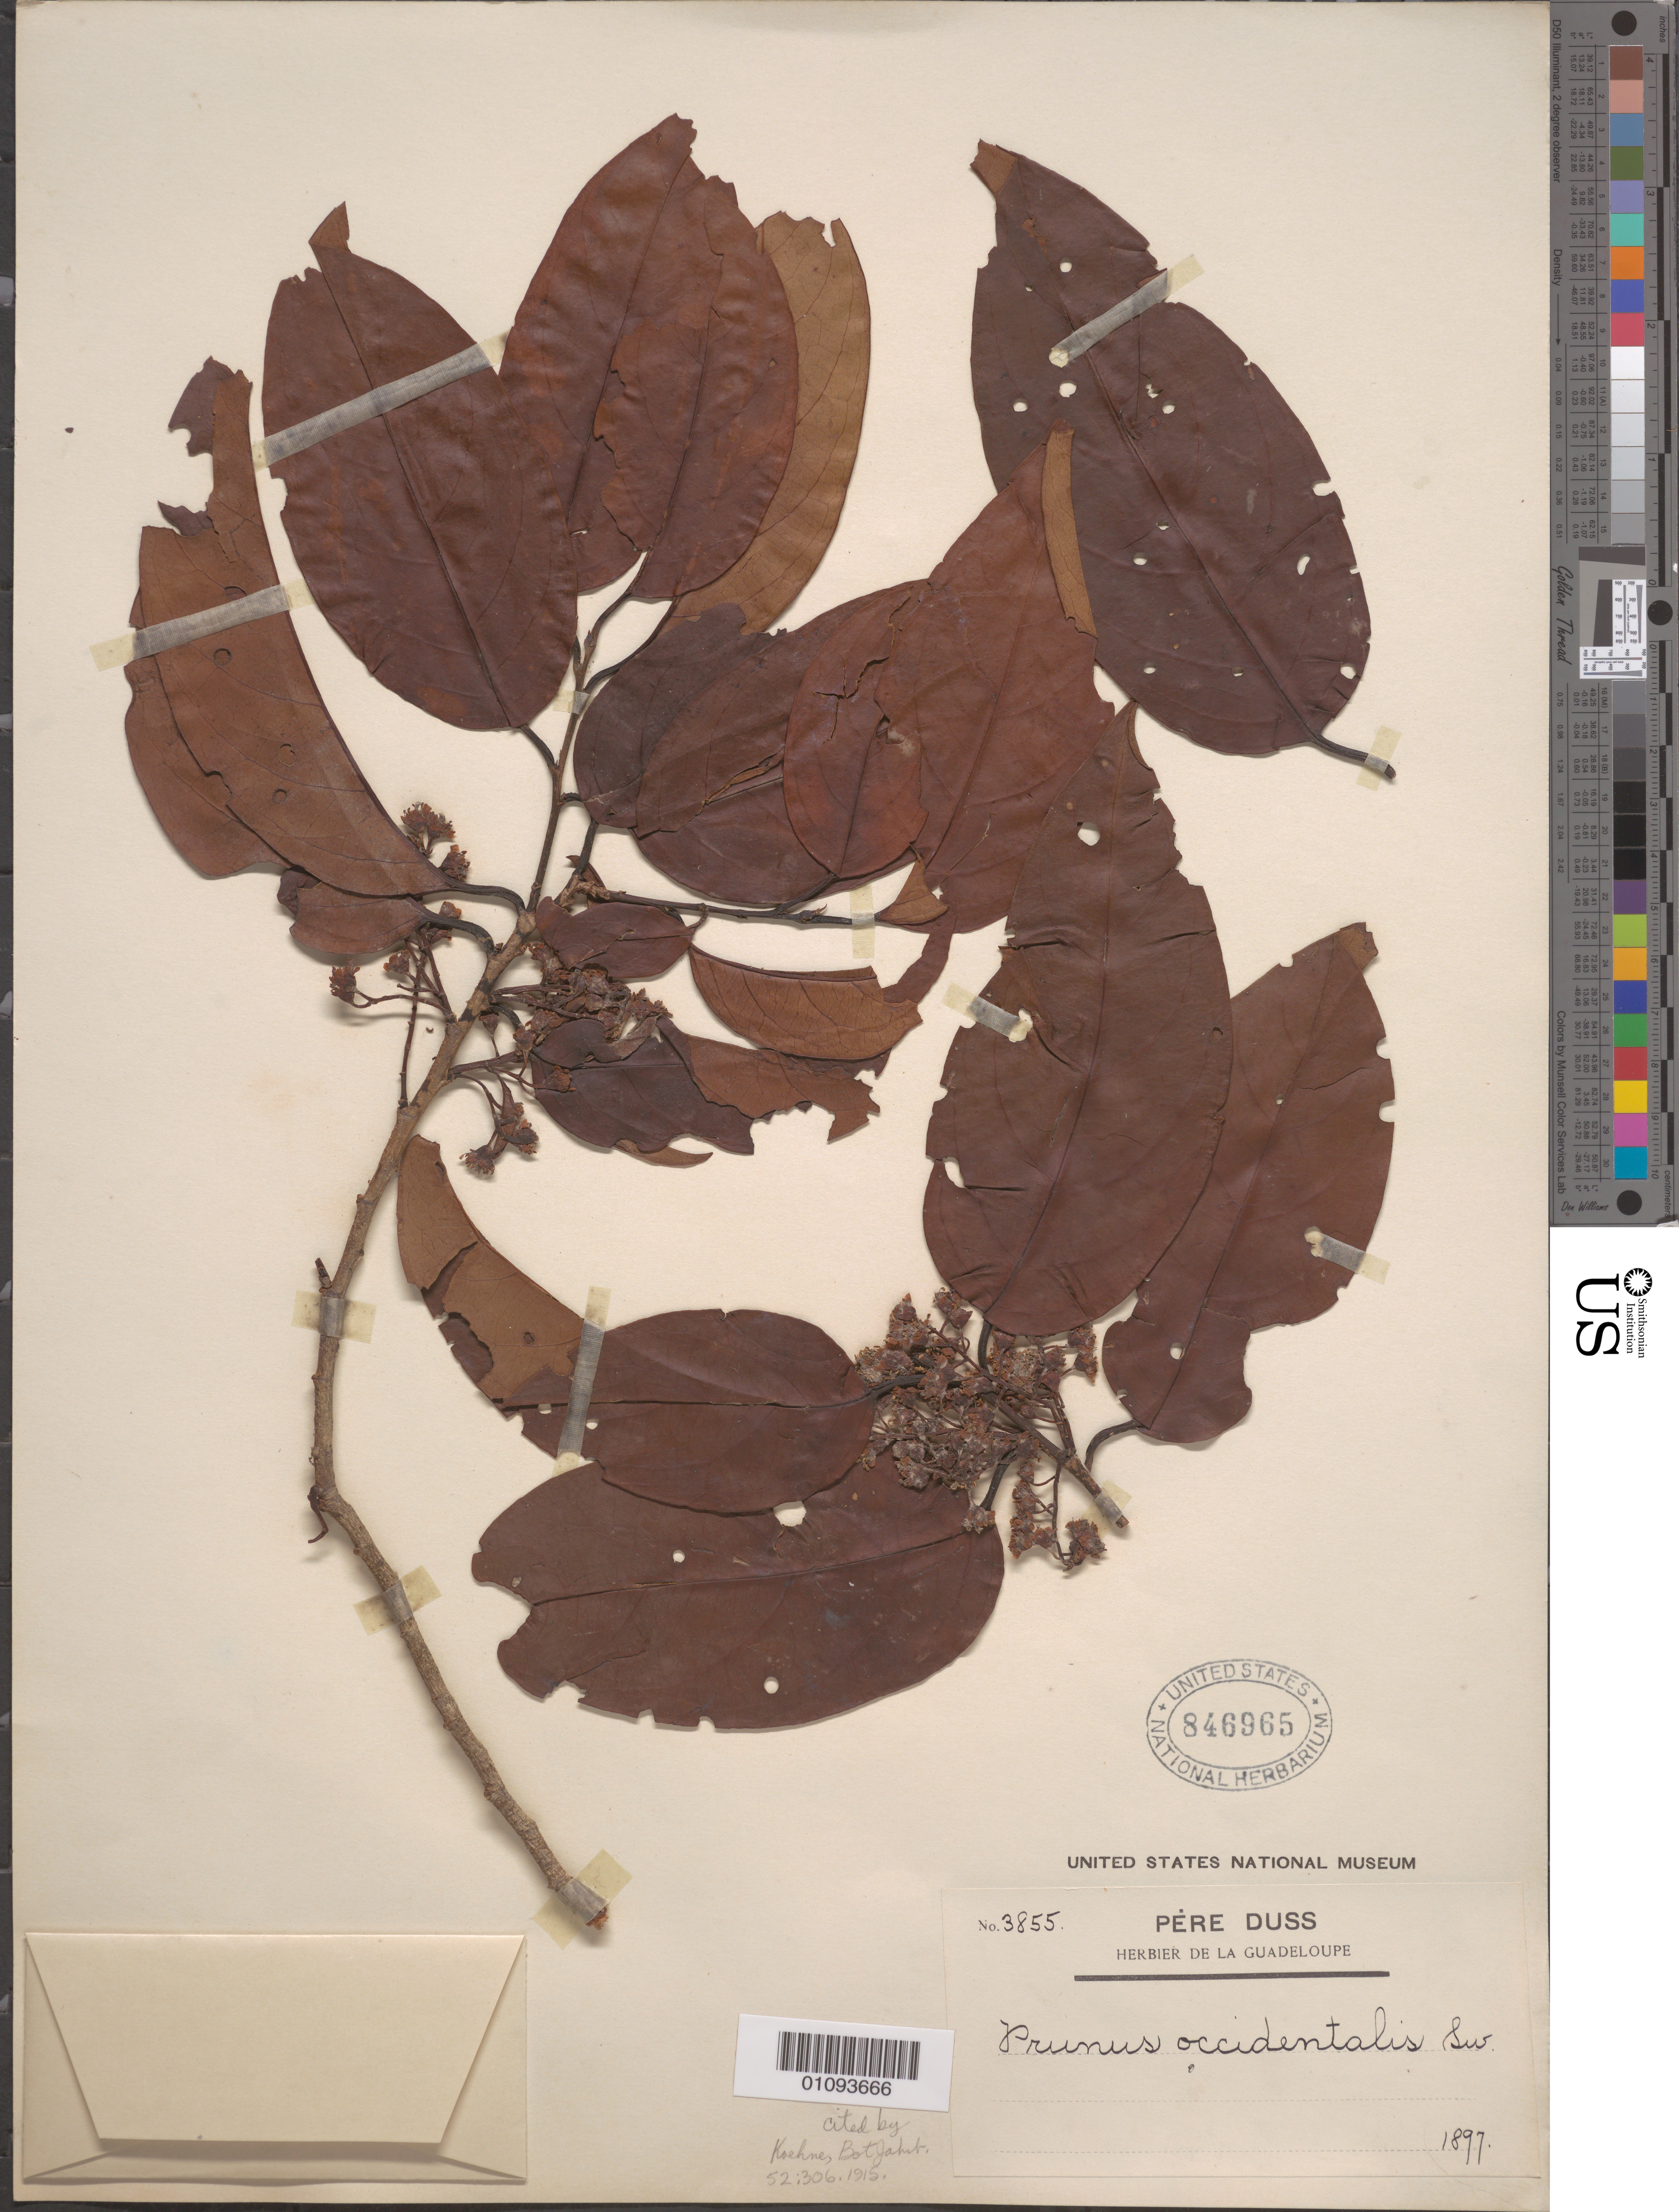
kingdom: Plantae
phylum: Tracheophyta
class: Magnoliopsida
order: Rosales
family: Rosaceae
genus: Prunus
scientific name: Prunus occidentalis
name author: Sw.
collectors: Père Duss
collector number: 3855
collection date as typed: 1897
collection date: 1897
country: Guadeloupe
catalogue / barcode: US 846965